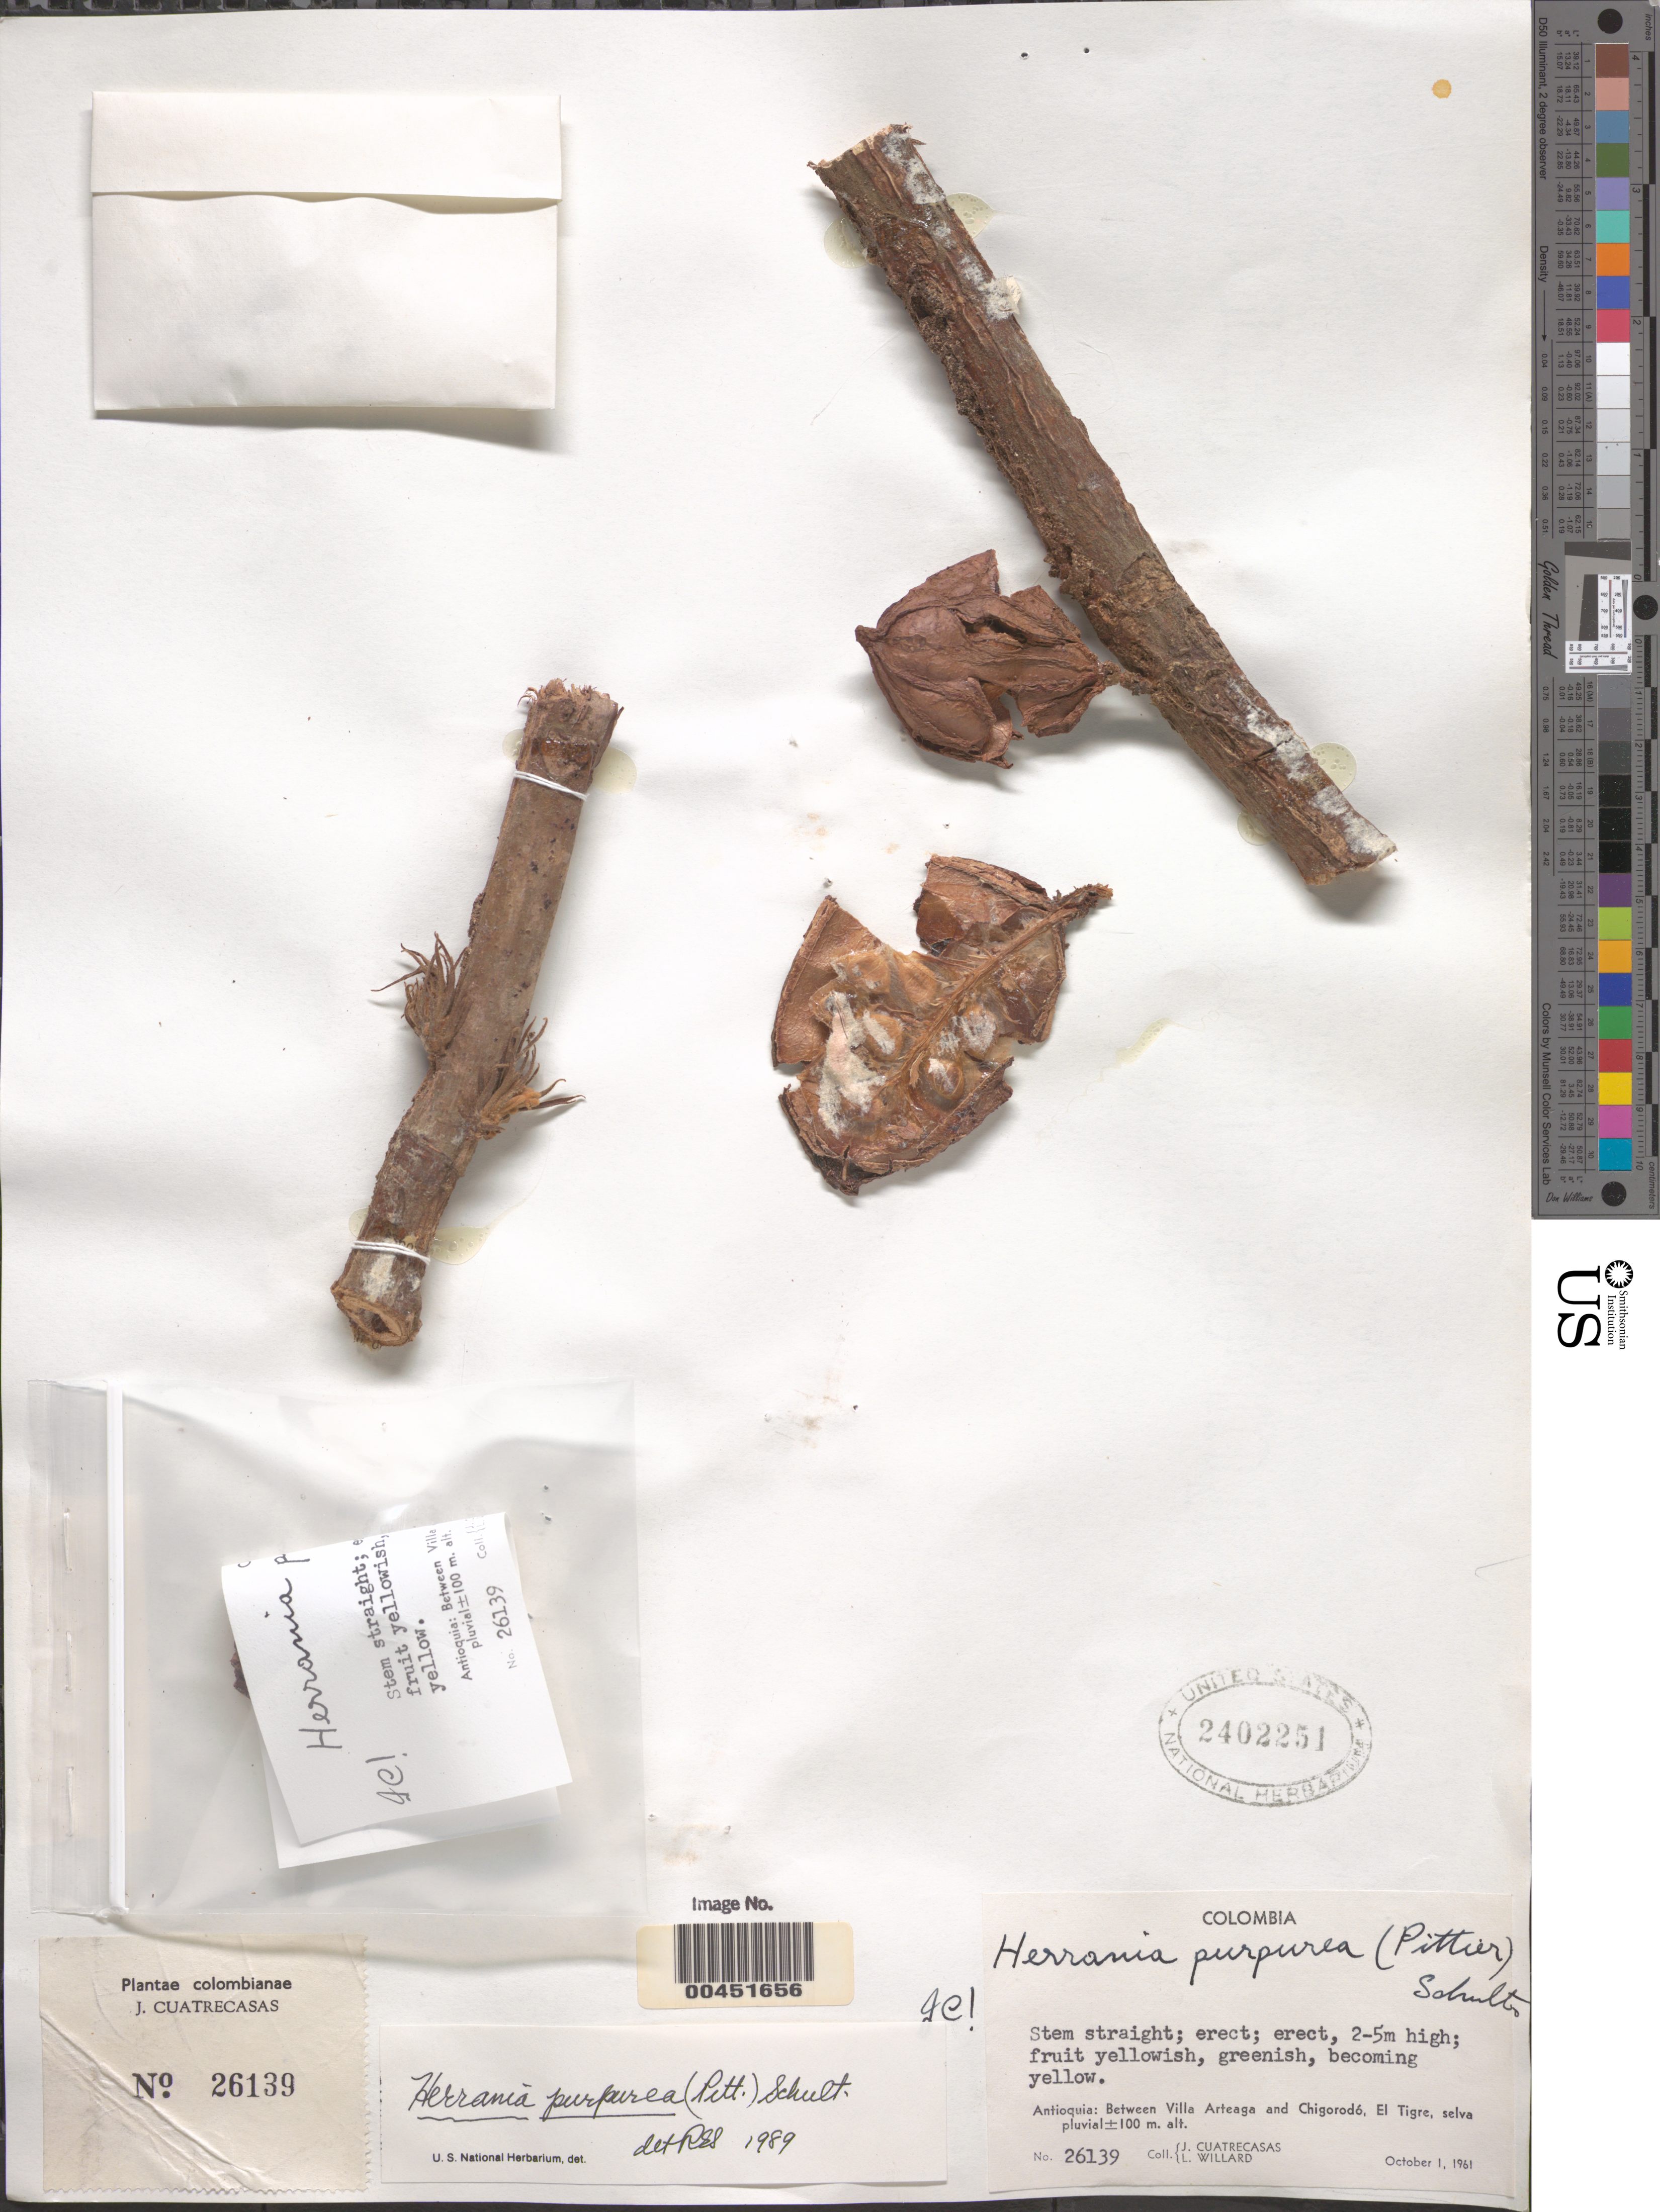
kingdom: Plantae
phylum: Tracheophyta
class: Magnoliopsida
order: Malvales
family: Malvaceae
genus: Theobroma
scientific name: Theobroma purpureum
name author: Pittier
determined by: Dorr, L. J., (BOT), Smithsonian Institution - National Museum of Natural History (UNITED STATES)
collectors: J. Cuatrecasas & L. Willard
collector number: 26139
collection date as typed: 01 Oct 1961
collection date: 1961-10-01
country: Colombia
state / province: Antioquia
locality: Between Villa Arteaga and CHigorodó, El Tigre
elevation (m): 100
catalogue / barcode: US 2402251